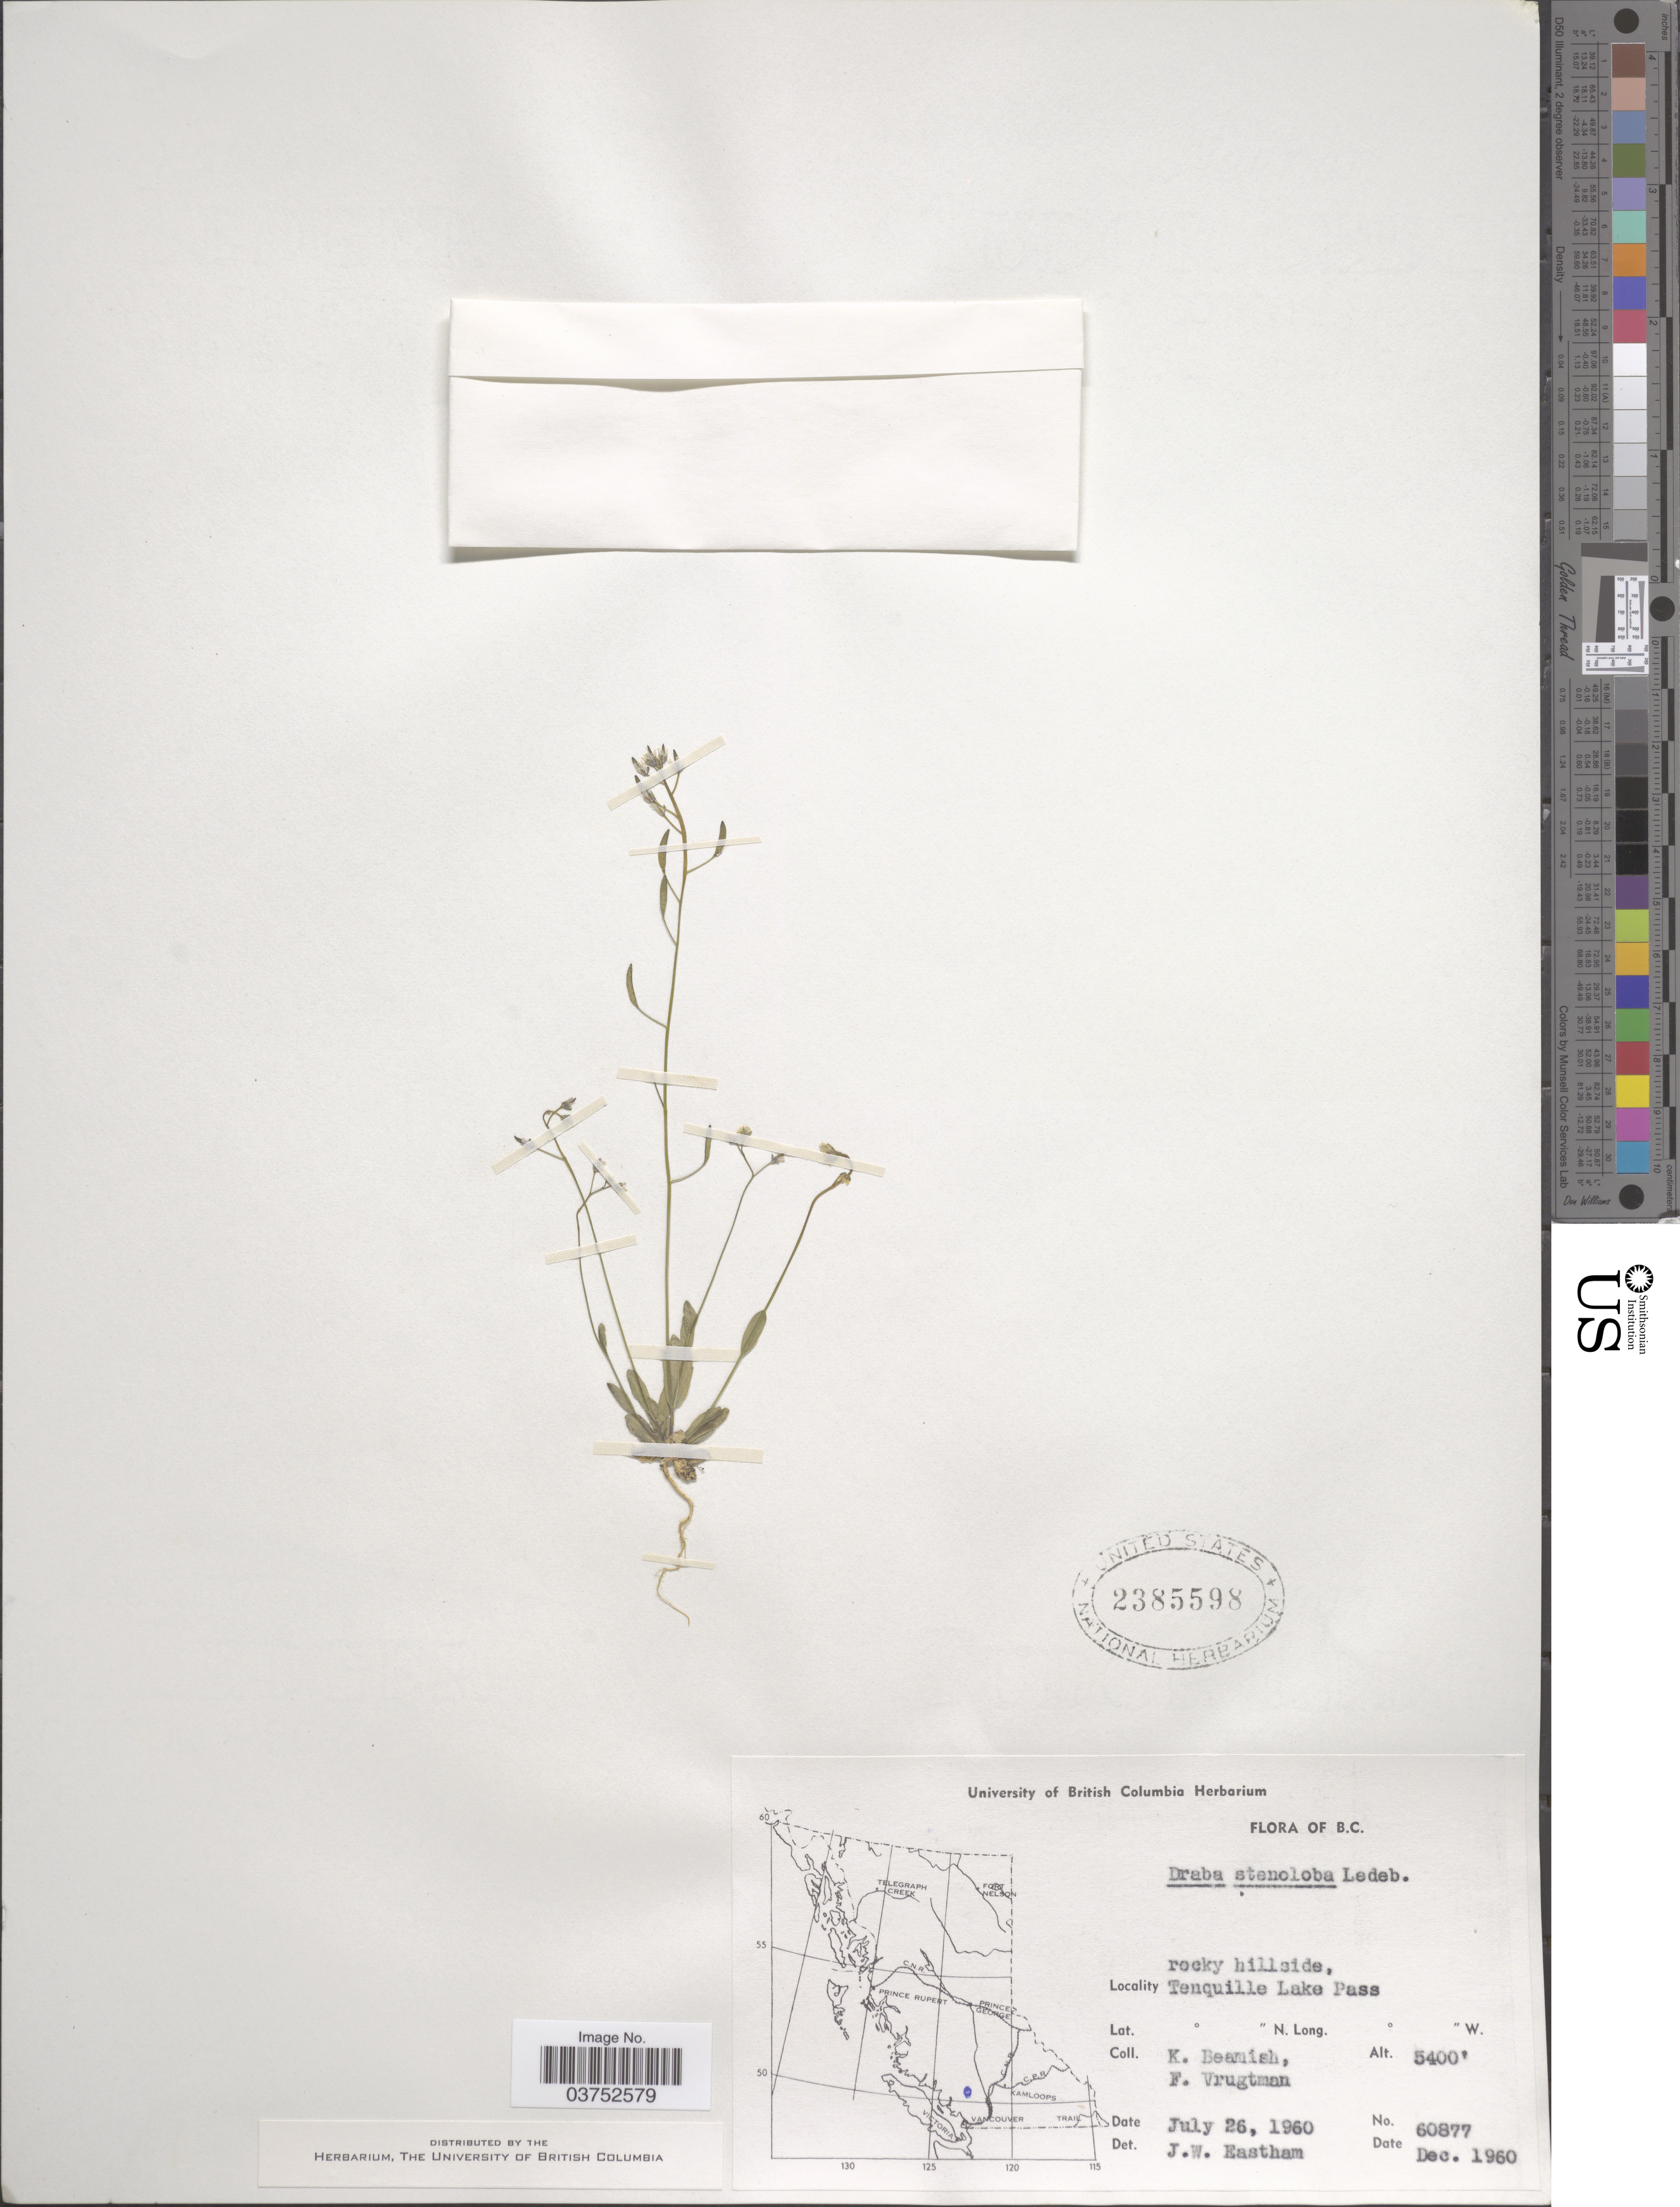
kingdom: Plantae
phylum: Tracheophyta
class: Magnoliopsida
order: Brassicales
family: Brassicaceae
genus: Draba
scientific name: Draba stenoloba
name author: Ledeb.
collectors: K. Beamish & F. Vrugtman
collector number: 60877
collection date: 1960-07-26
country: Canada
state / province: British Columbia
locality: Tenquille Lake Pass.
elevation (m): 1646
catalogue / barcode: US 2385598